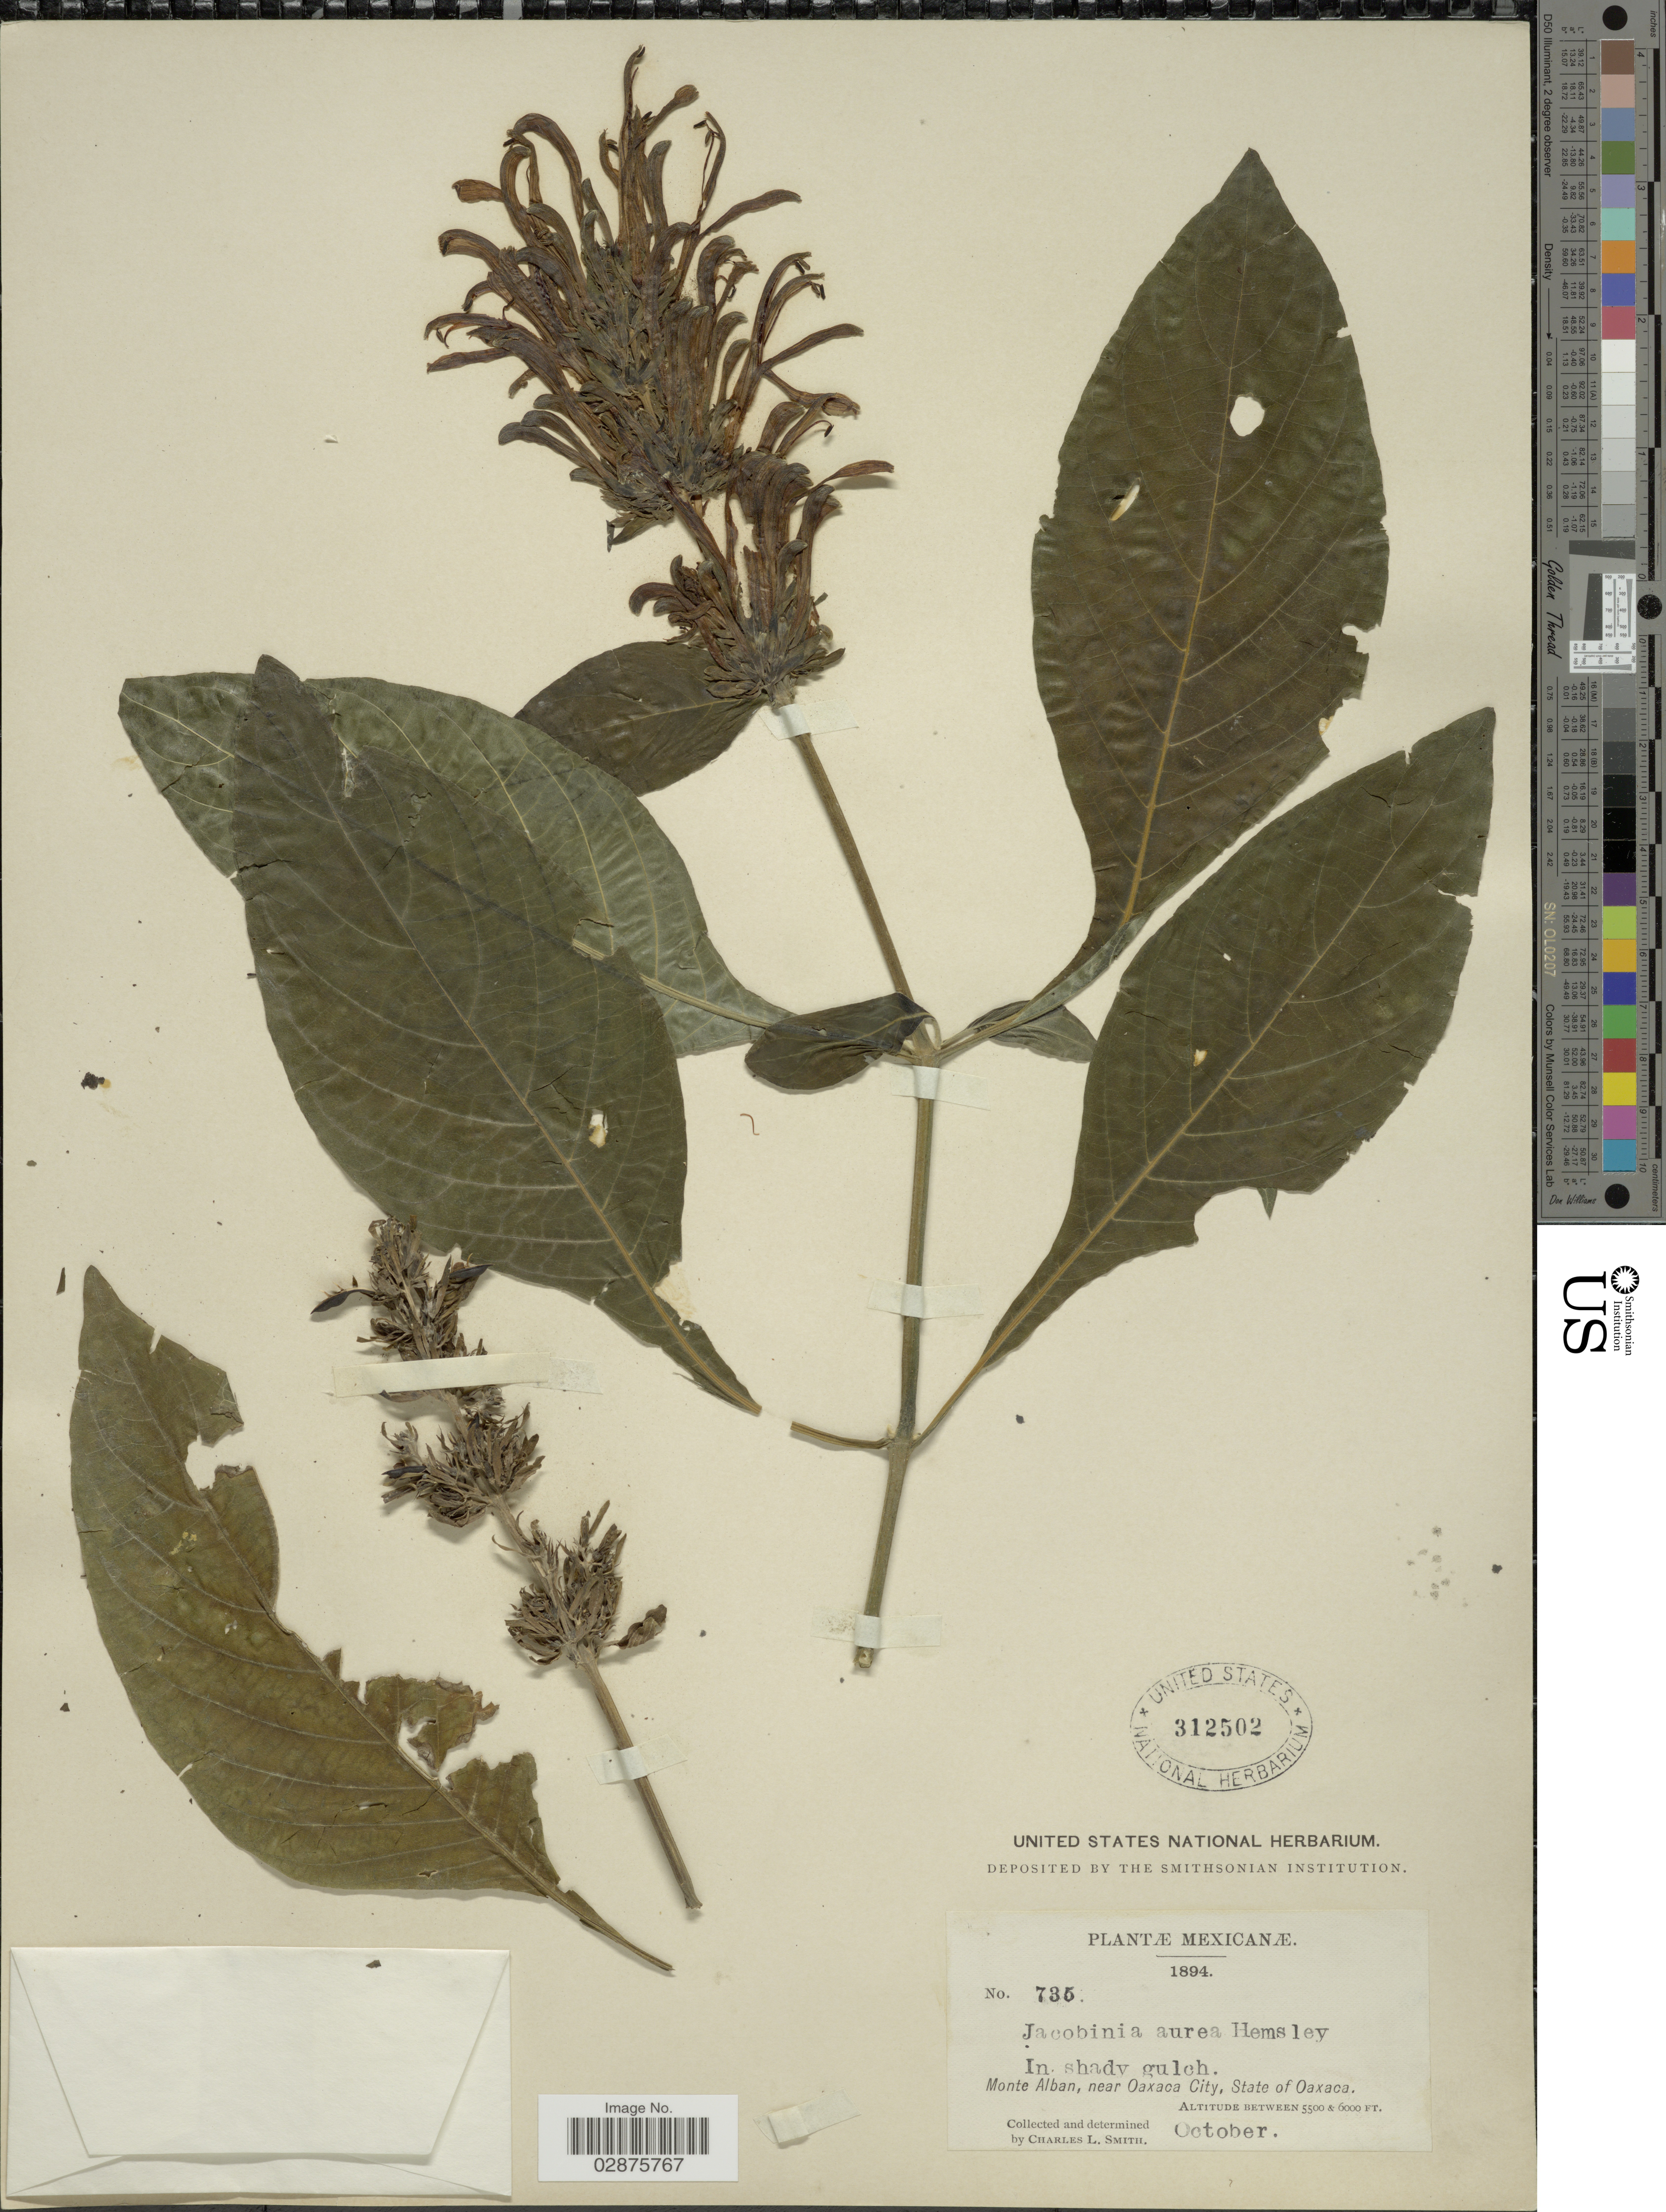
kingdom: Plantae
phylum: Tracheophyta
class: Magnoliopsida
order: Lamiales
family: Acanthaceae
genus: Justicia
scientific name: Justicia aurea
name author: Schltdl.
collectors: C. L. Smith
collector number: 735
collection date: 1894-10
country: Mexico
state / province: Oaxaca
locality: Monte Alban, near Oaxaca City.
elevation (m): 1676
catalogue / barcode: US 312502